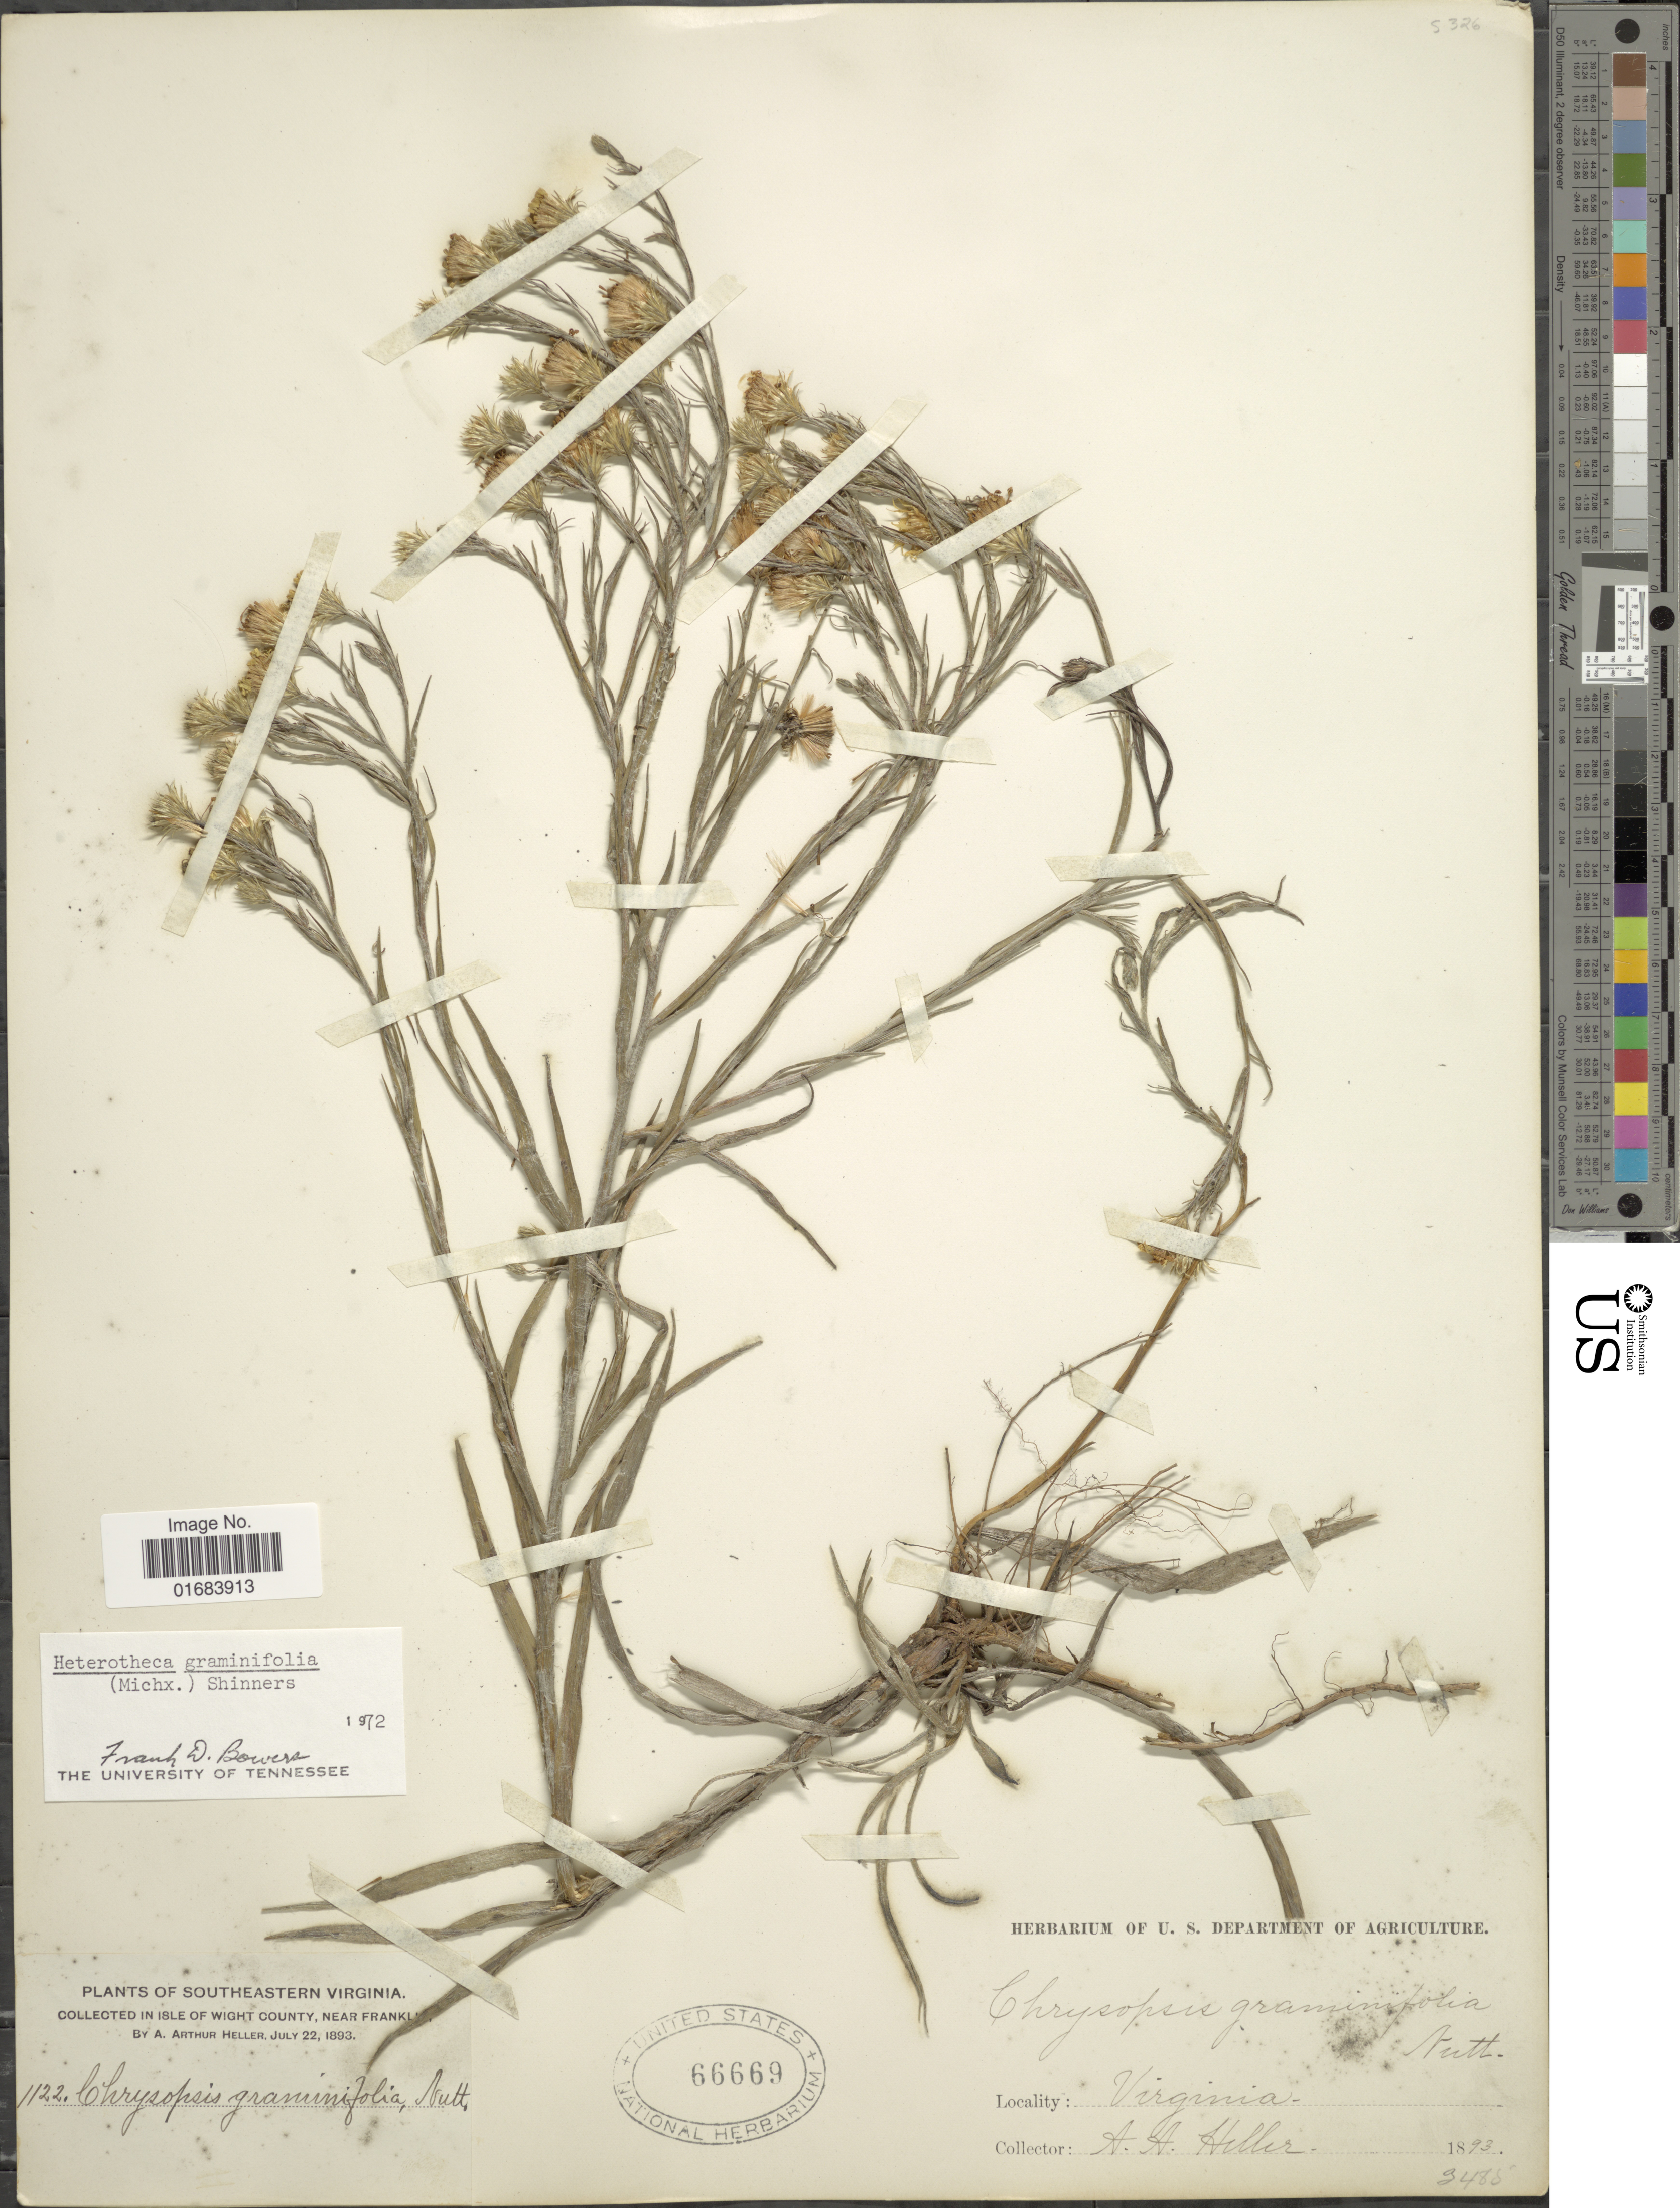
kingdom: Plantae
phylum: Tracheophyta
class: Magnoliopsida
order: Asterales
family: Asteraceae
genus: Pityopsis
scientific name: Pityopsis graminifolia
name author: (Michx.) Nutt.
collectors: A. A. Heller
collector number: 1122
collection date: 1893-07-22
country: United States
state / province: Virginia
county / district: Isle of Wight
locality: Southeastern Virginia, in Isle Wight County, near Franklin.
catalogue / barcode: US 66669